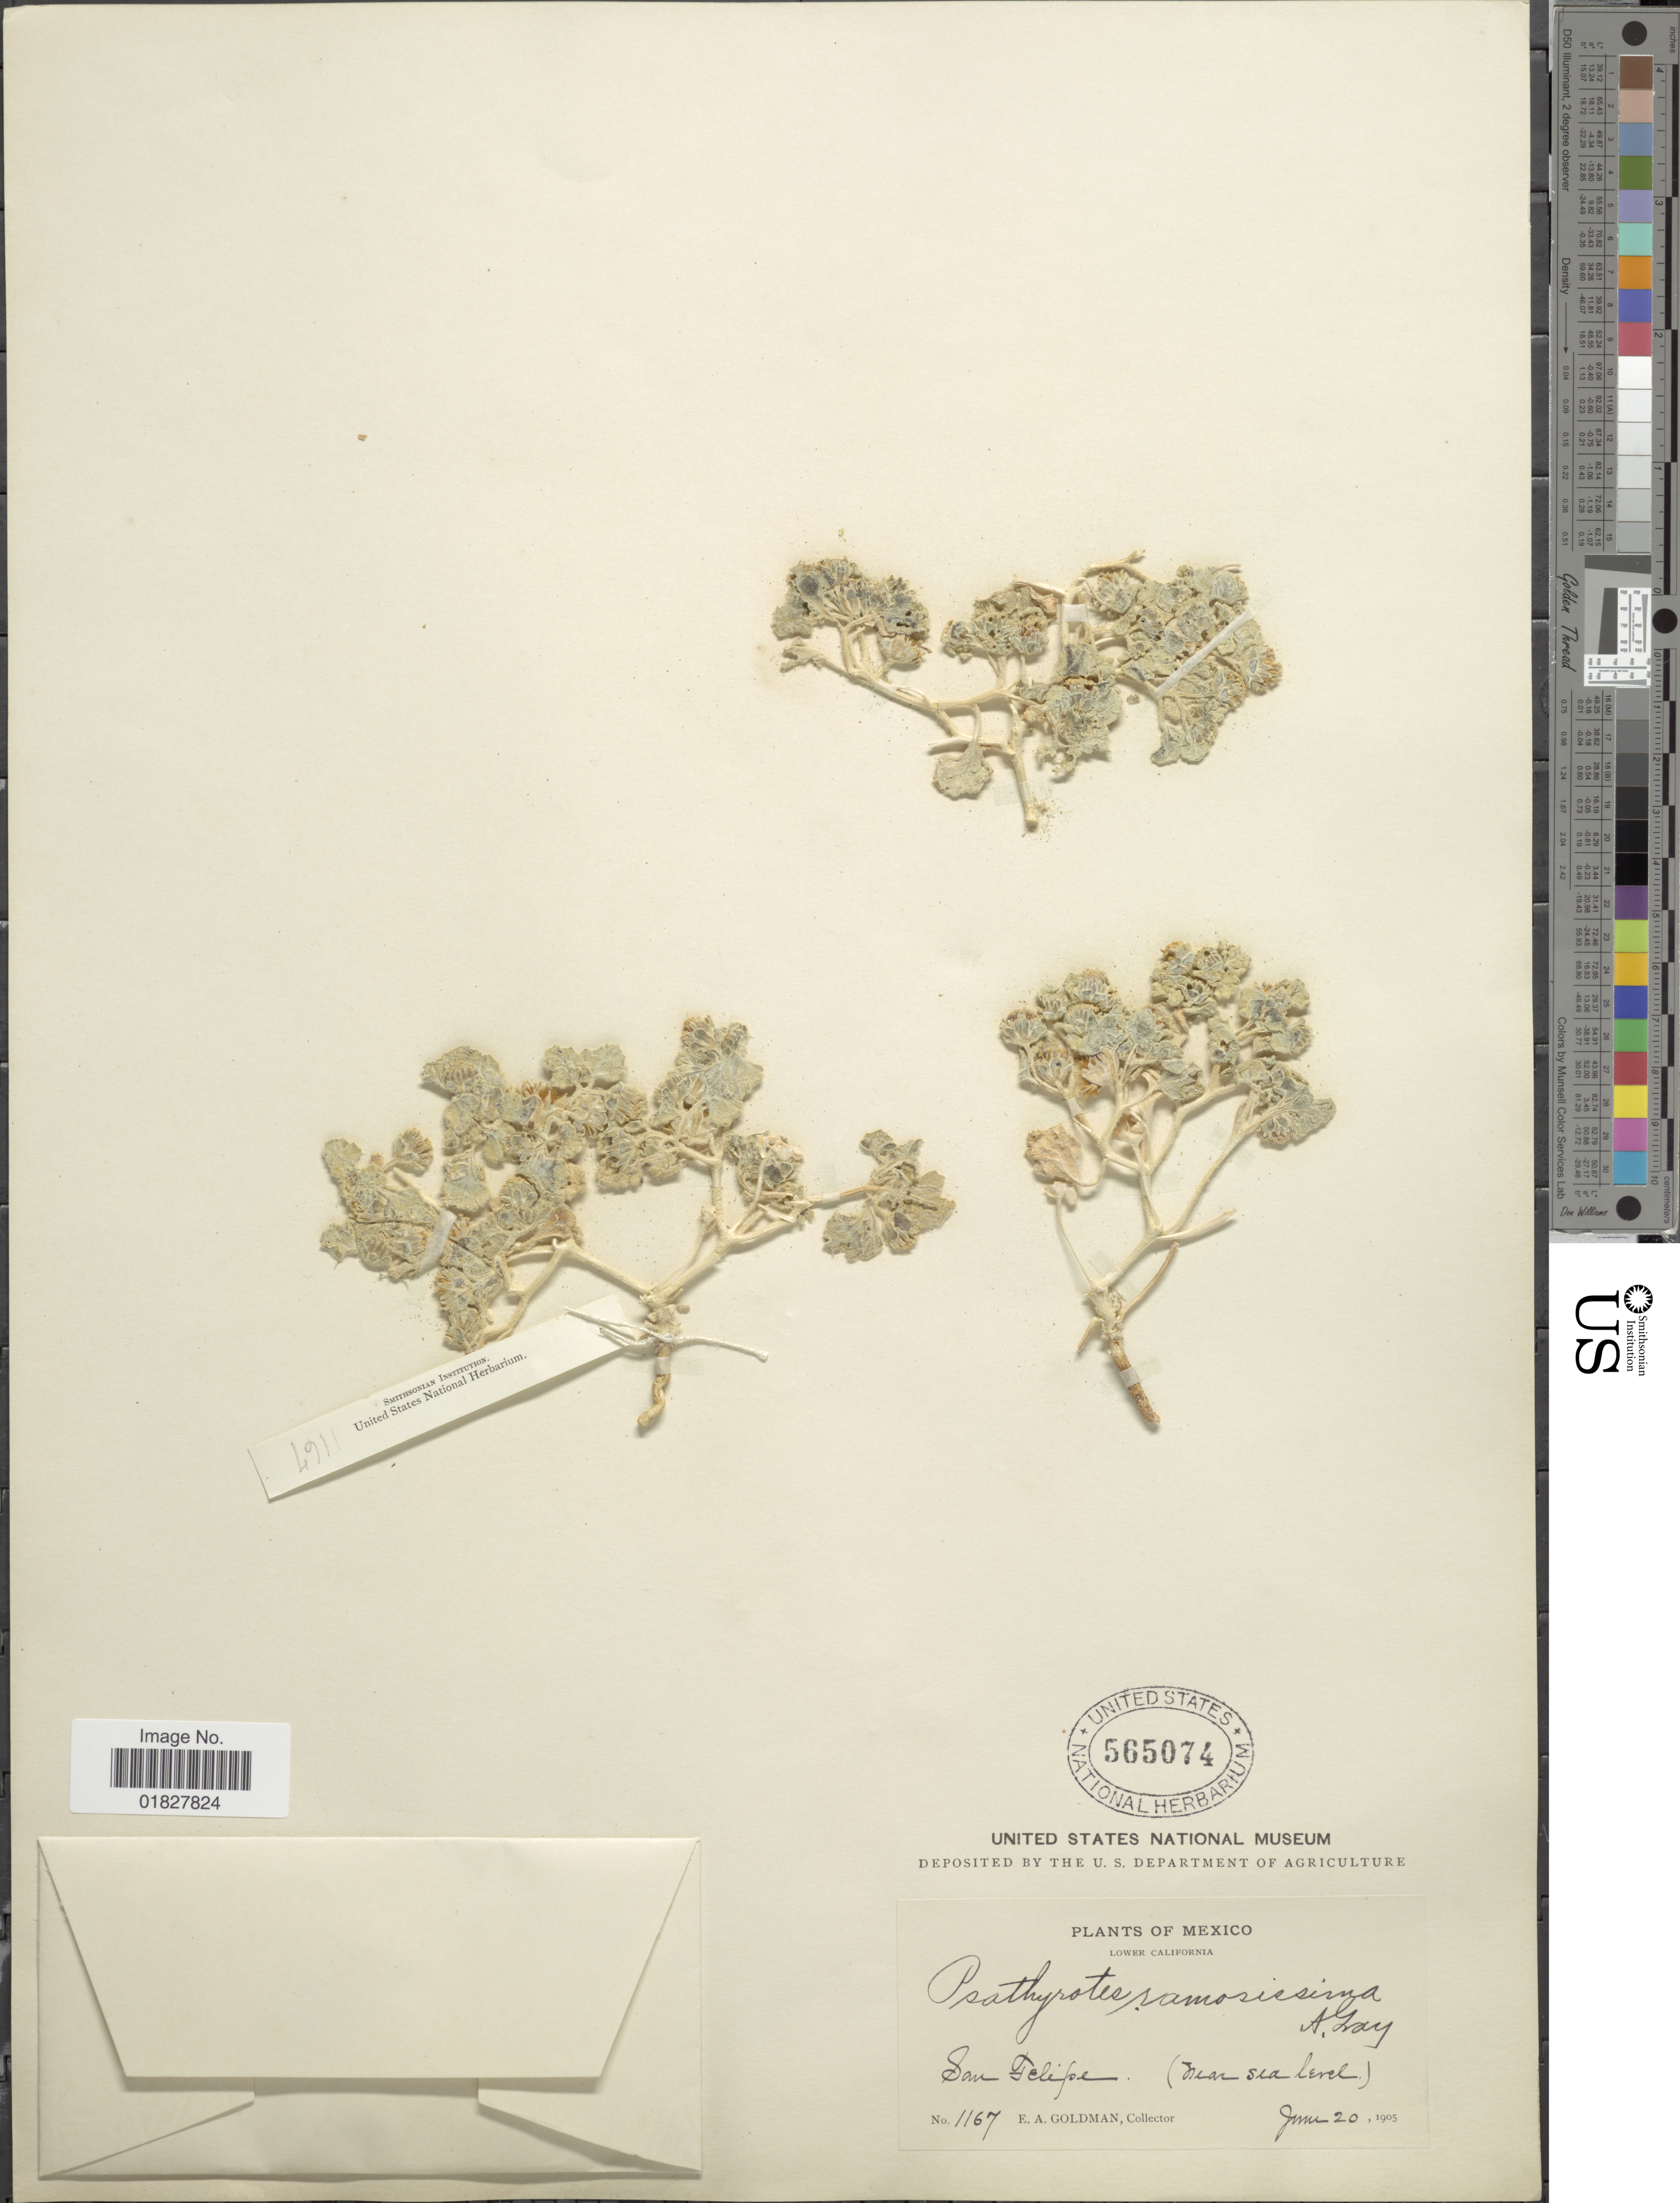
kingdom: Plantae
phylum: Tracheophyta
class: Magnoliopsida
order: Asterales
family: Asteraceae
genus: Psathyrotopsis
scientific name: Psathyrotopsis ramosissima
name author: A. Gray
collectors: E. A. Goldman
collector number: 1167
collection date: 1905-06-20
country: Mexico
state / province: Baja California Norte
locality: Lower California, San Felipe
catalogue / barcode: US 565074